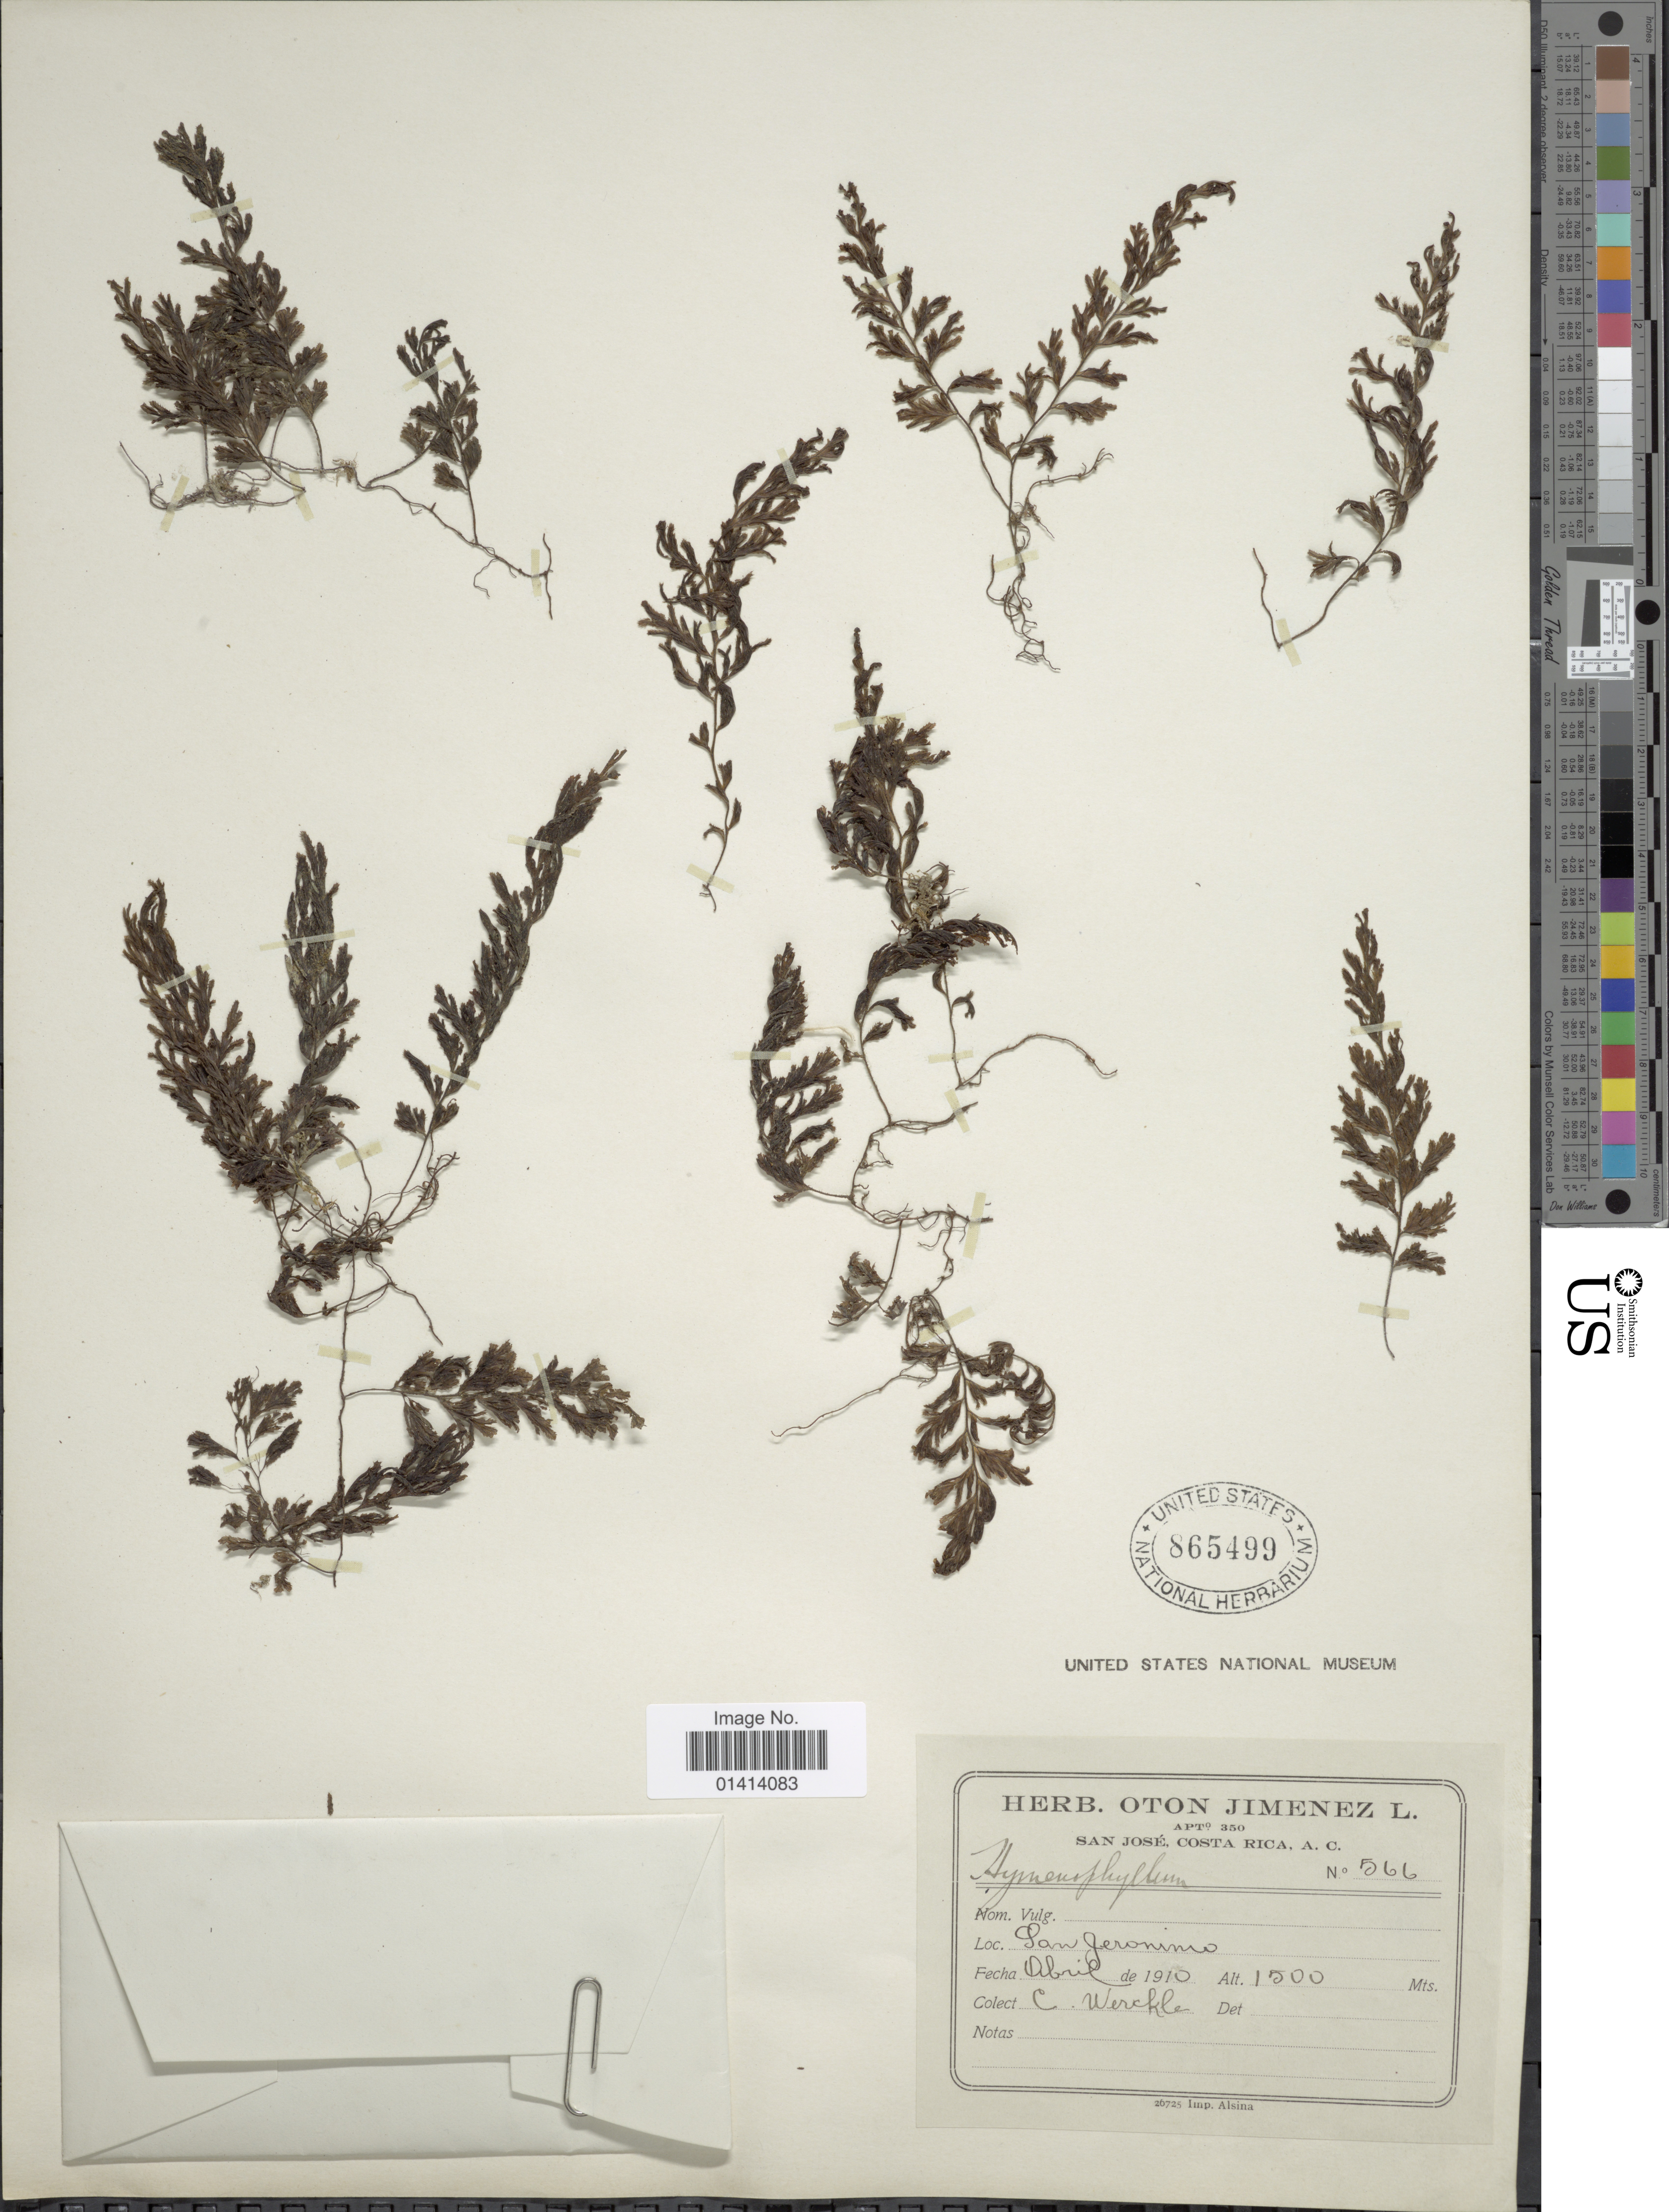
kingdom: Plantae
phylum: Tracheophyta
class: Polypodiopsida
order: Hymenophyllales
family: Hymenophyllaceae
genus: Hymenophyllum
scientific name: Hymenophyllum fucoides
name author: (Sw.) Sw.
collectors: C. Wercklé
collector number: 566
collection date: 1910-04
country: Costa Rica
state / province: San José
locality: San Jeronimo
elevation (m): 1500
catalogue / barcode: US 865499